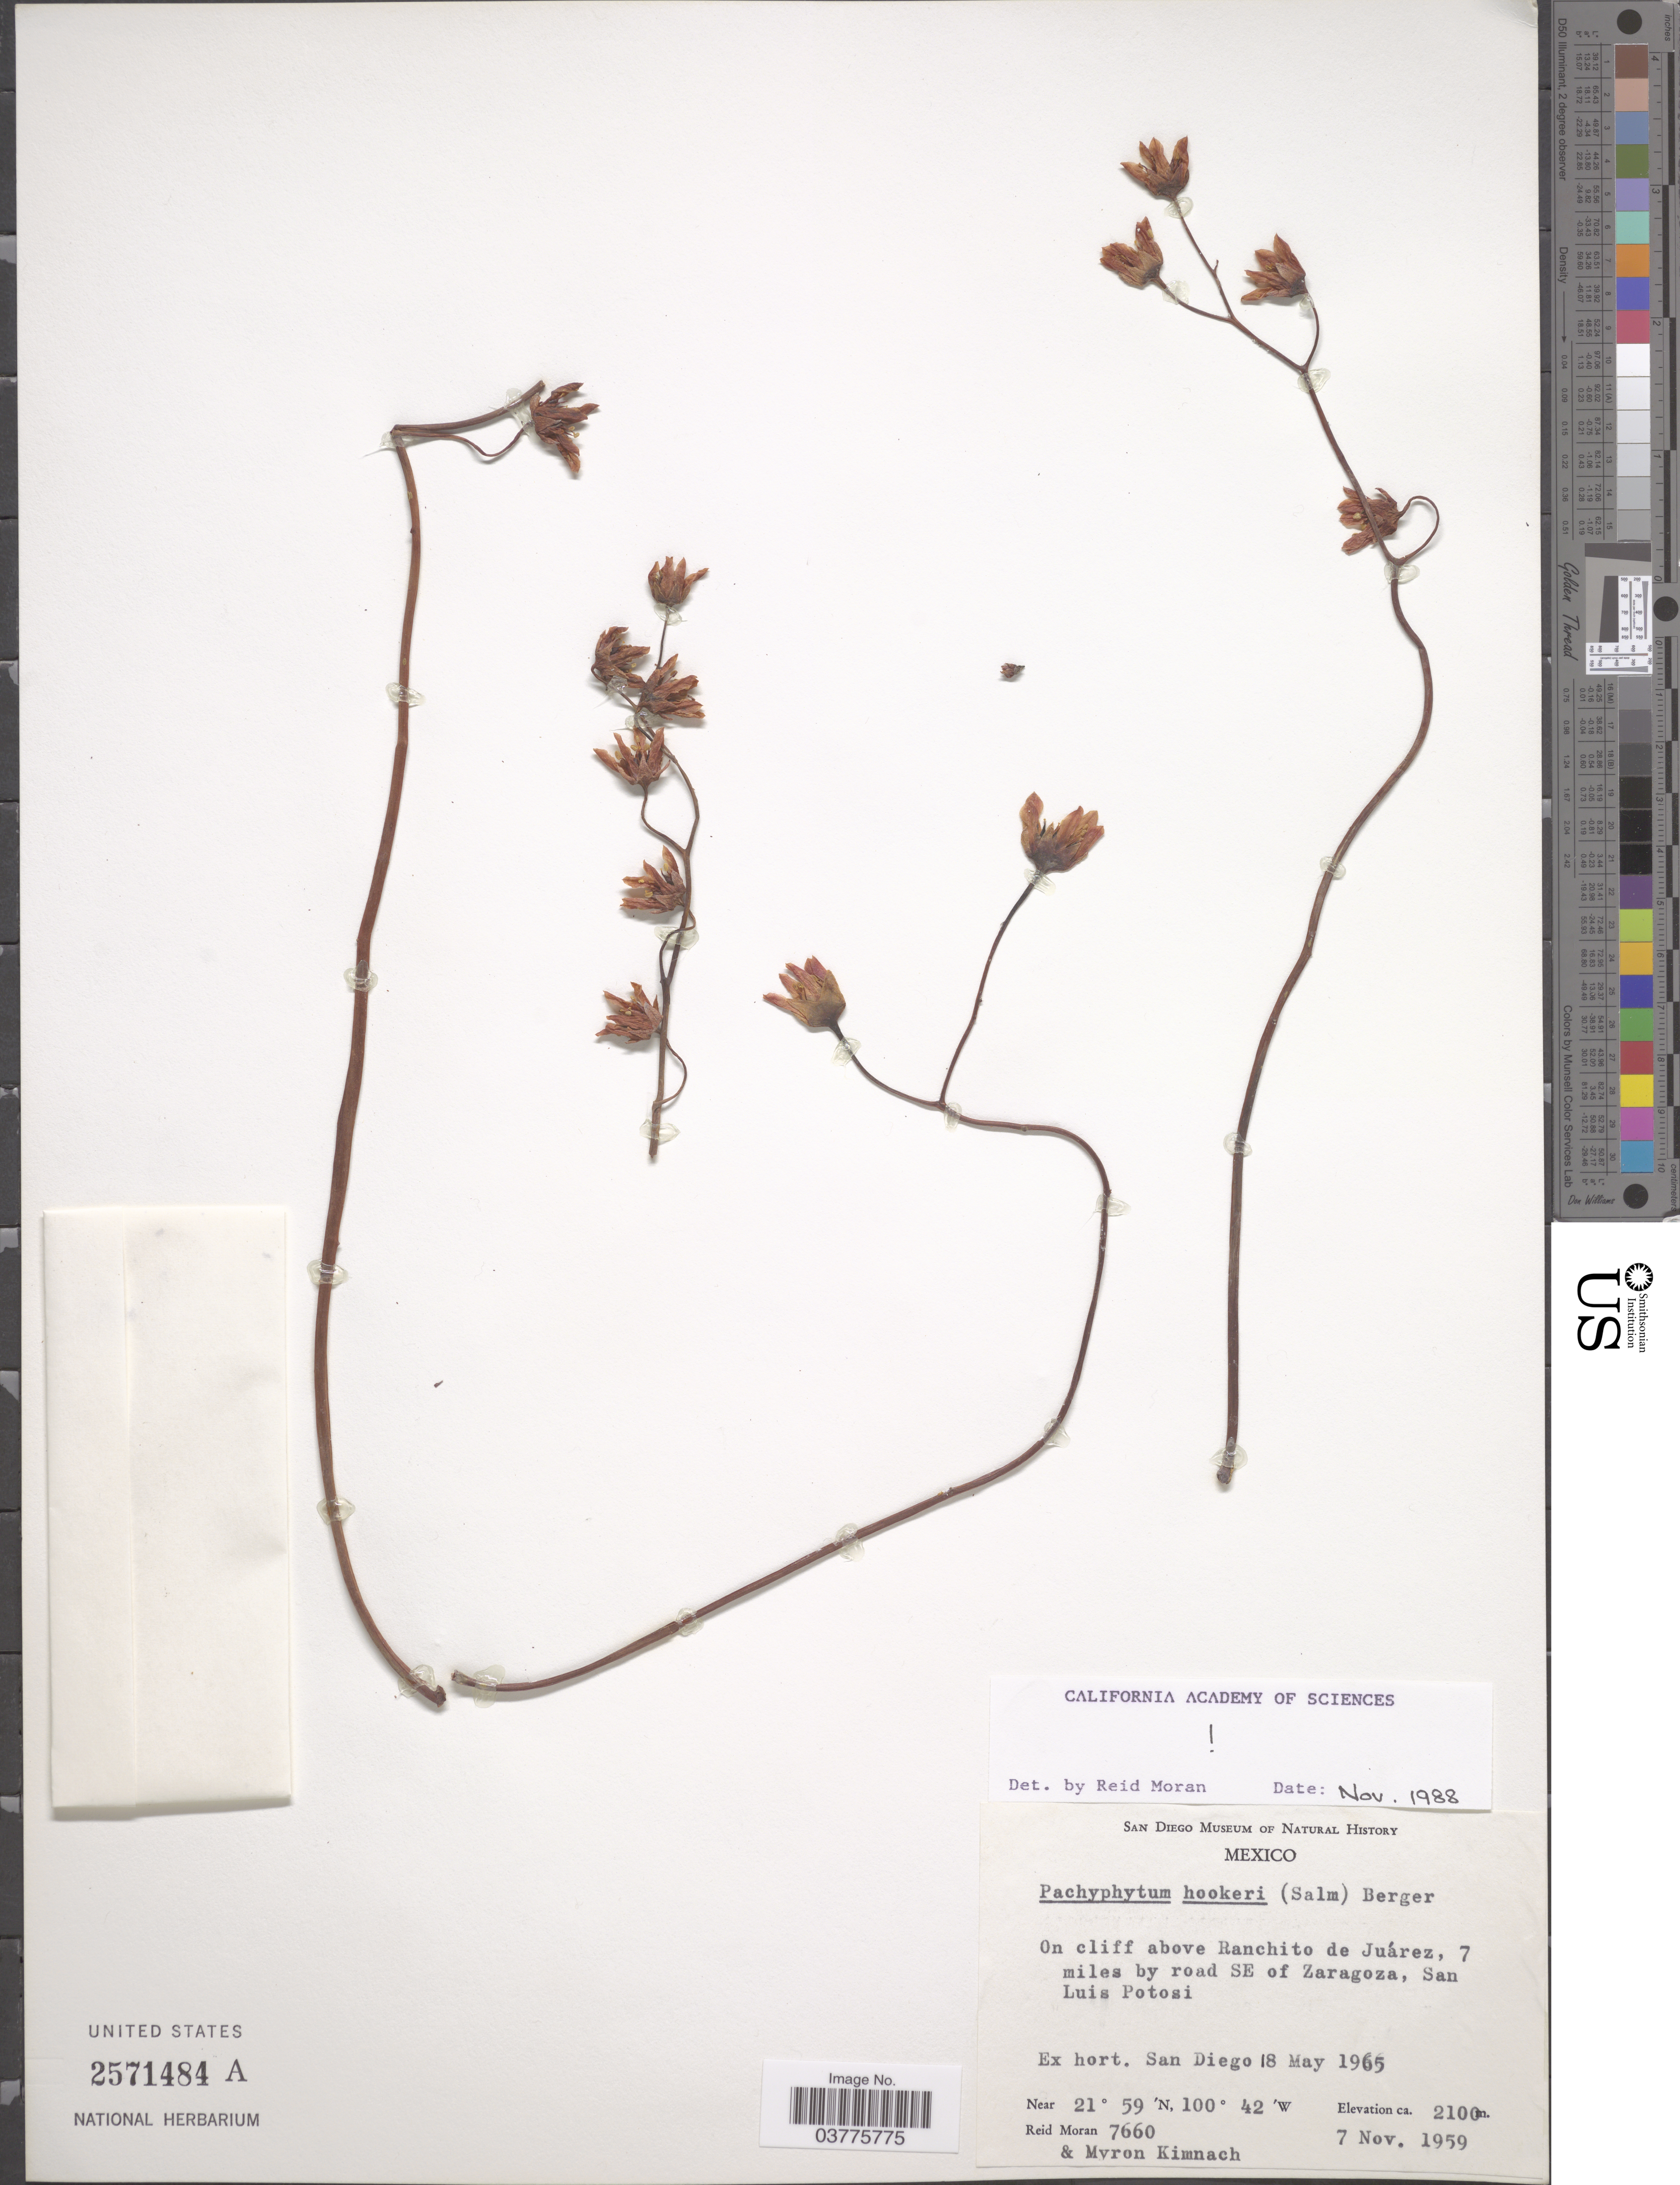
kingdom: Plantae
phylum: Tracheophyta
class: Magnoliopsida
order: Saxifragales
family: Crassulaceae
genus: Pachyphytum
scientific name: Pachyphytum hookeri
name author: (Salm-Dyck) A. Berger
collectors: R. Moran & M. W. Kimnach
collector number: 7660?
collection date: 1965-05-18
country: United States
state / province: California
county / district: San Diego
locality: Ex hort. San Diego.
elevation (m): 2100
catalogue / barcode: US 2571484A